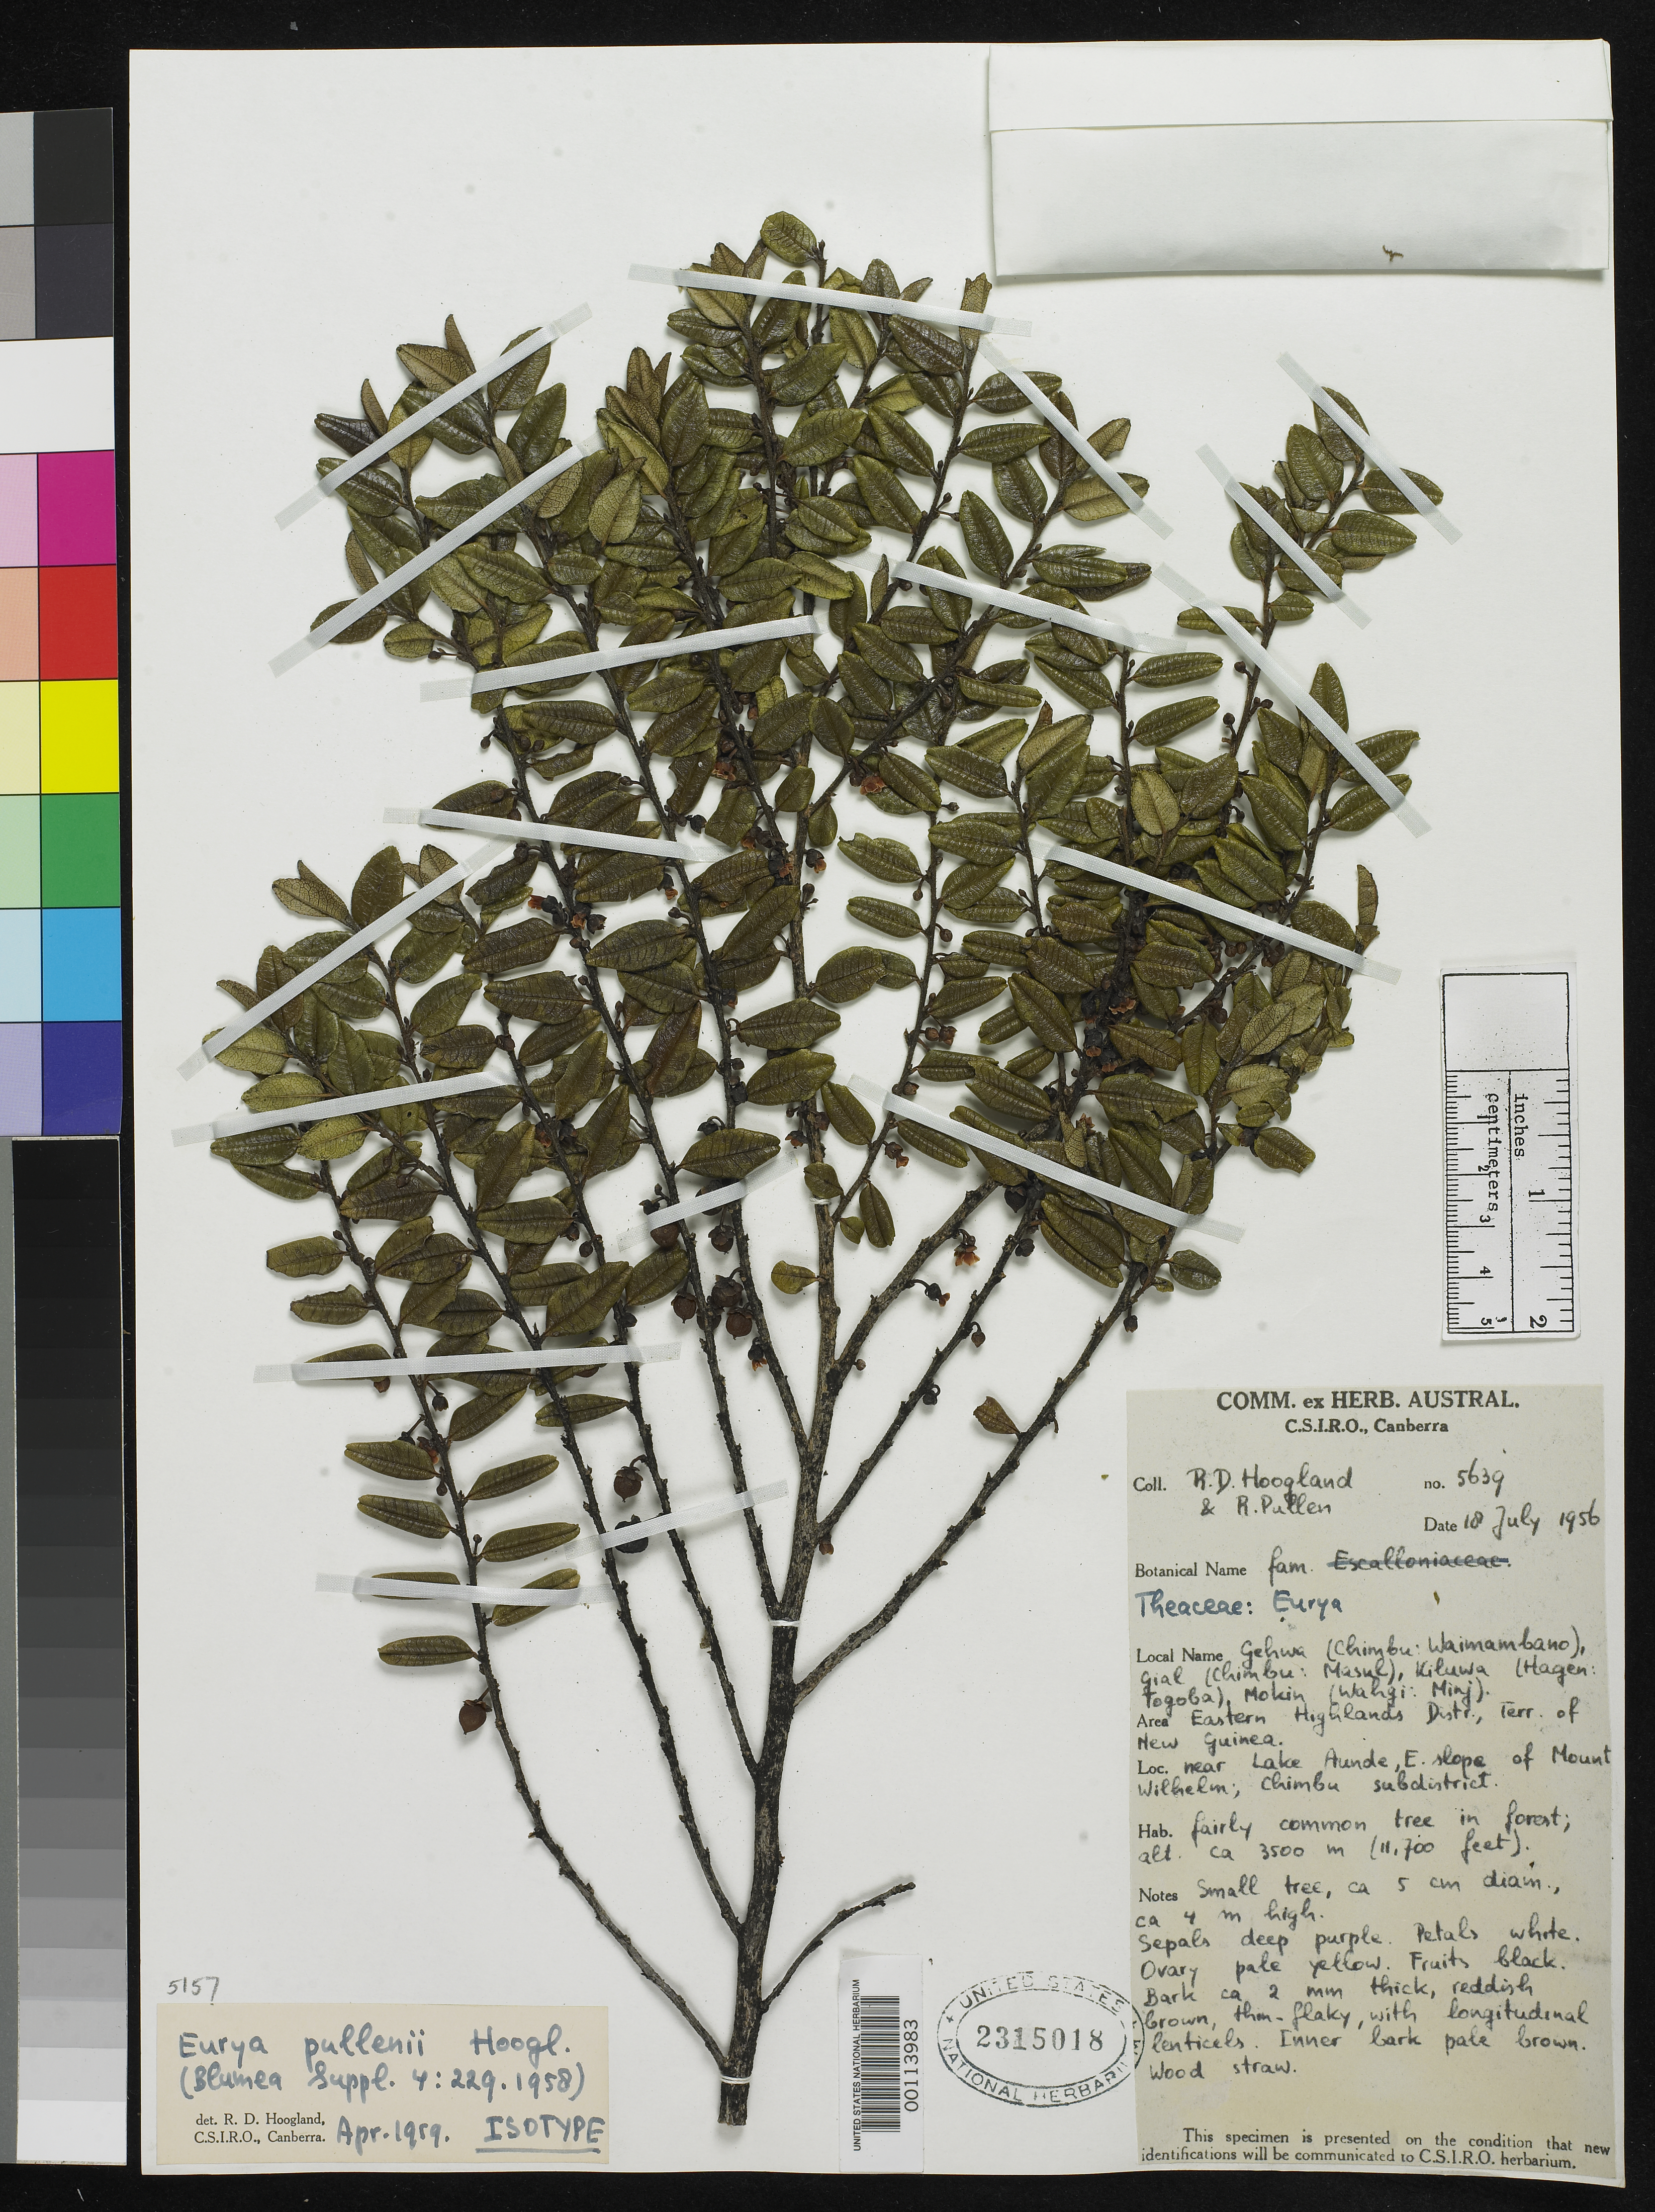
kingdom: Plantae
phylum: Tracheophyta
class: Magnoliopsida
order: Ericales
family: Pentaphylacaceae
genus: Eurya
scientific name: Eurya pullenii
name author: Hoogland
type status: Isotype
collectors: R. D. Hoogland & R. Pullen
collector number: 5639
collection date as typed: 18 Jul 1956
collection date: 1956-07-18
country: Papua New Guinea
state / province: Eastern Highlands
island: New Guinea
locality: Chimbu.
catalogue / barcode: US 2315018